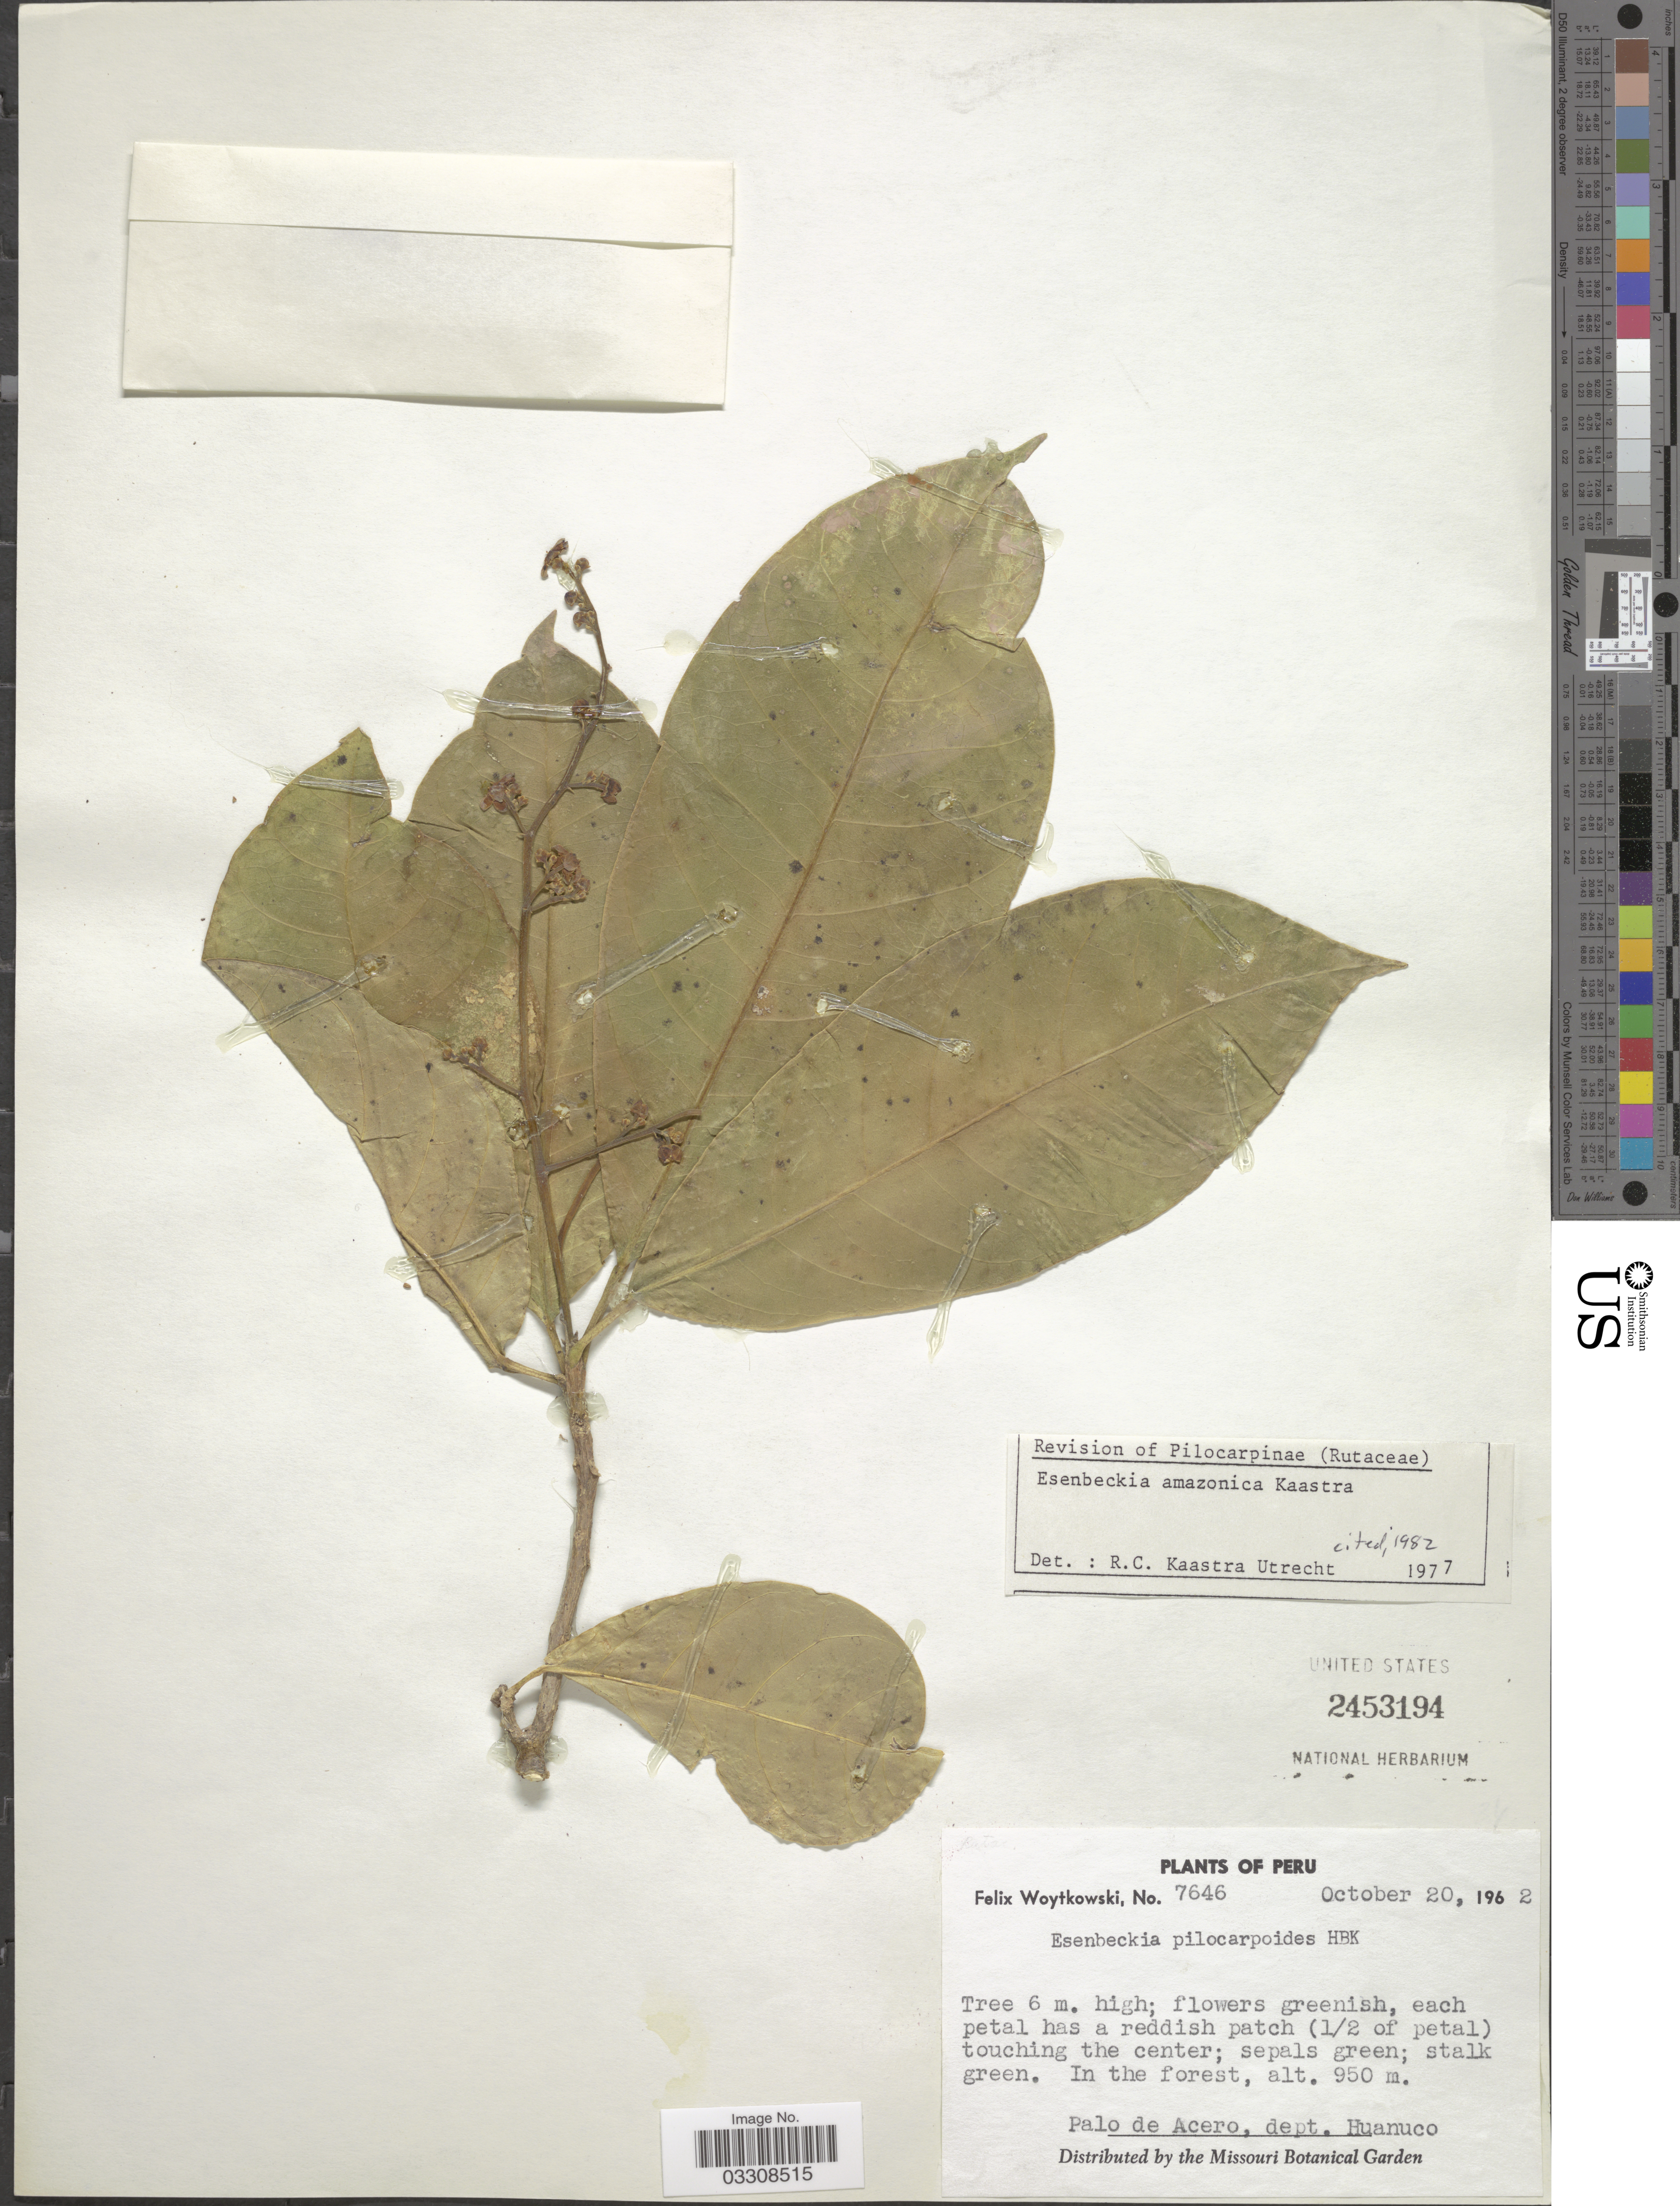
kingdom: Plantae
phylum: Tracheophyta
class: Magnoliopsida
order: Sapindales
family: Rutaceae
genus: Esenbeckia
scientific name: Esenbeckia amazonica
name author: Kaastra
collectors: F. Woytkowski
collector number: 7646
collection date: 1962-10-20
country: Peru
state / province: Huánuco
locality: Palo de Acero, dept. Huanuco.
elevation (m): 950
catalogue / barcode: US 2453194